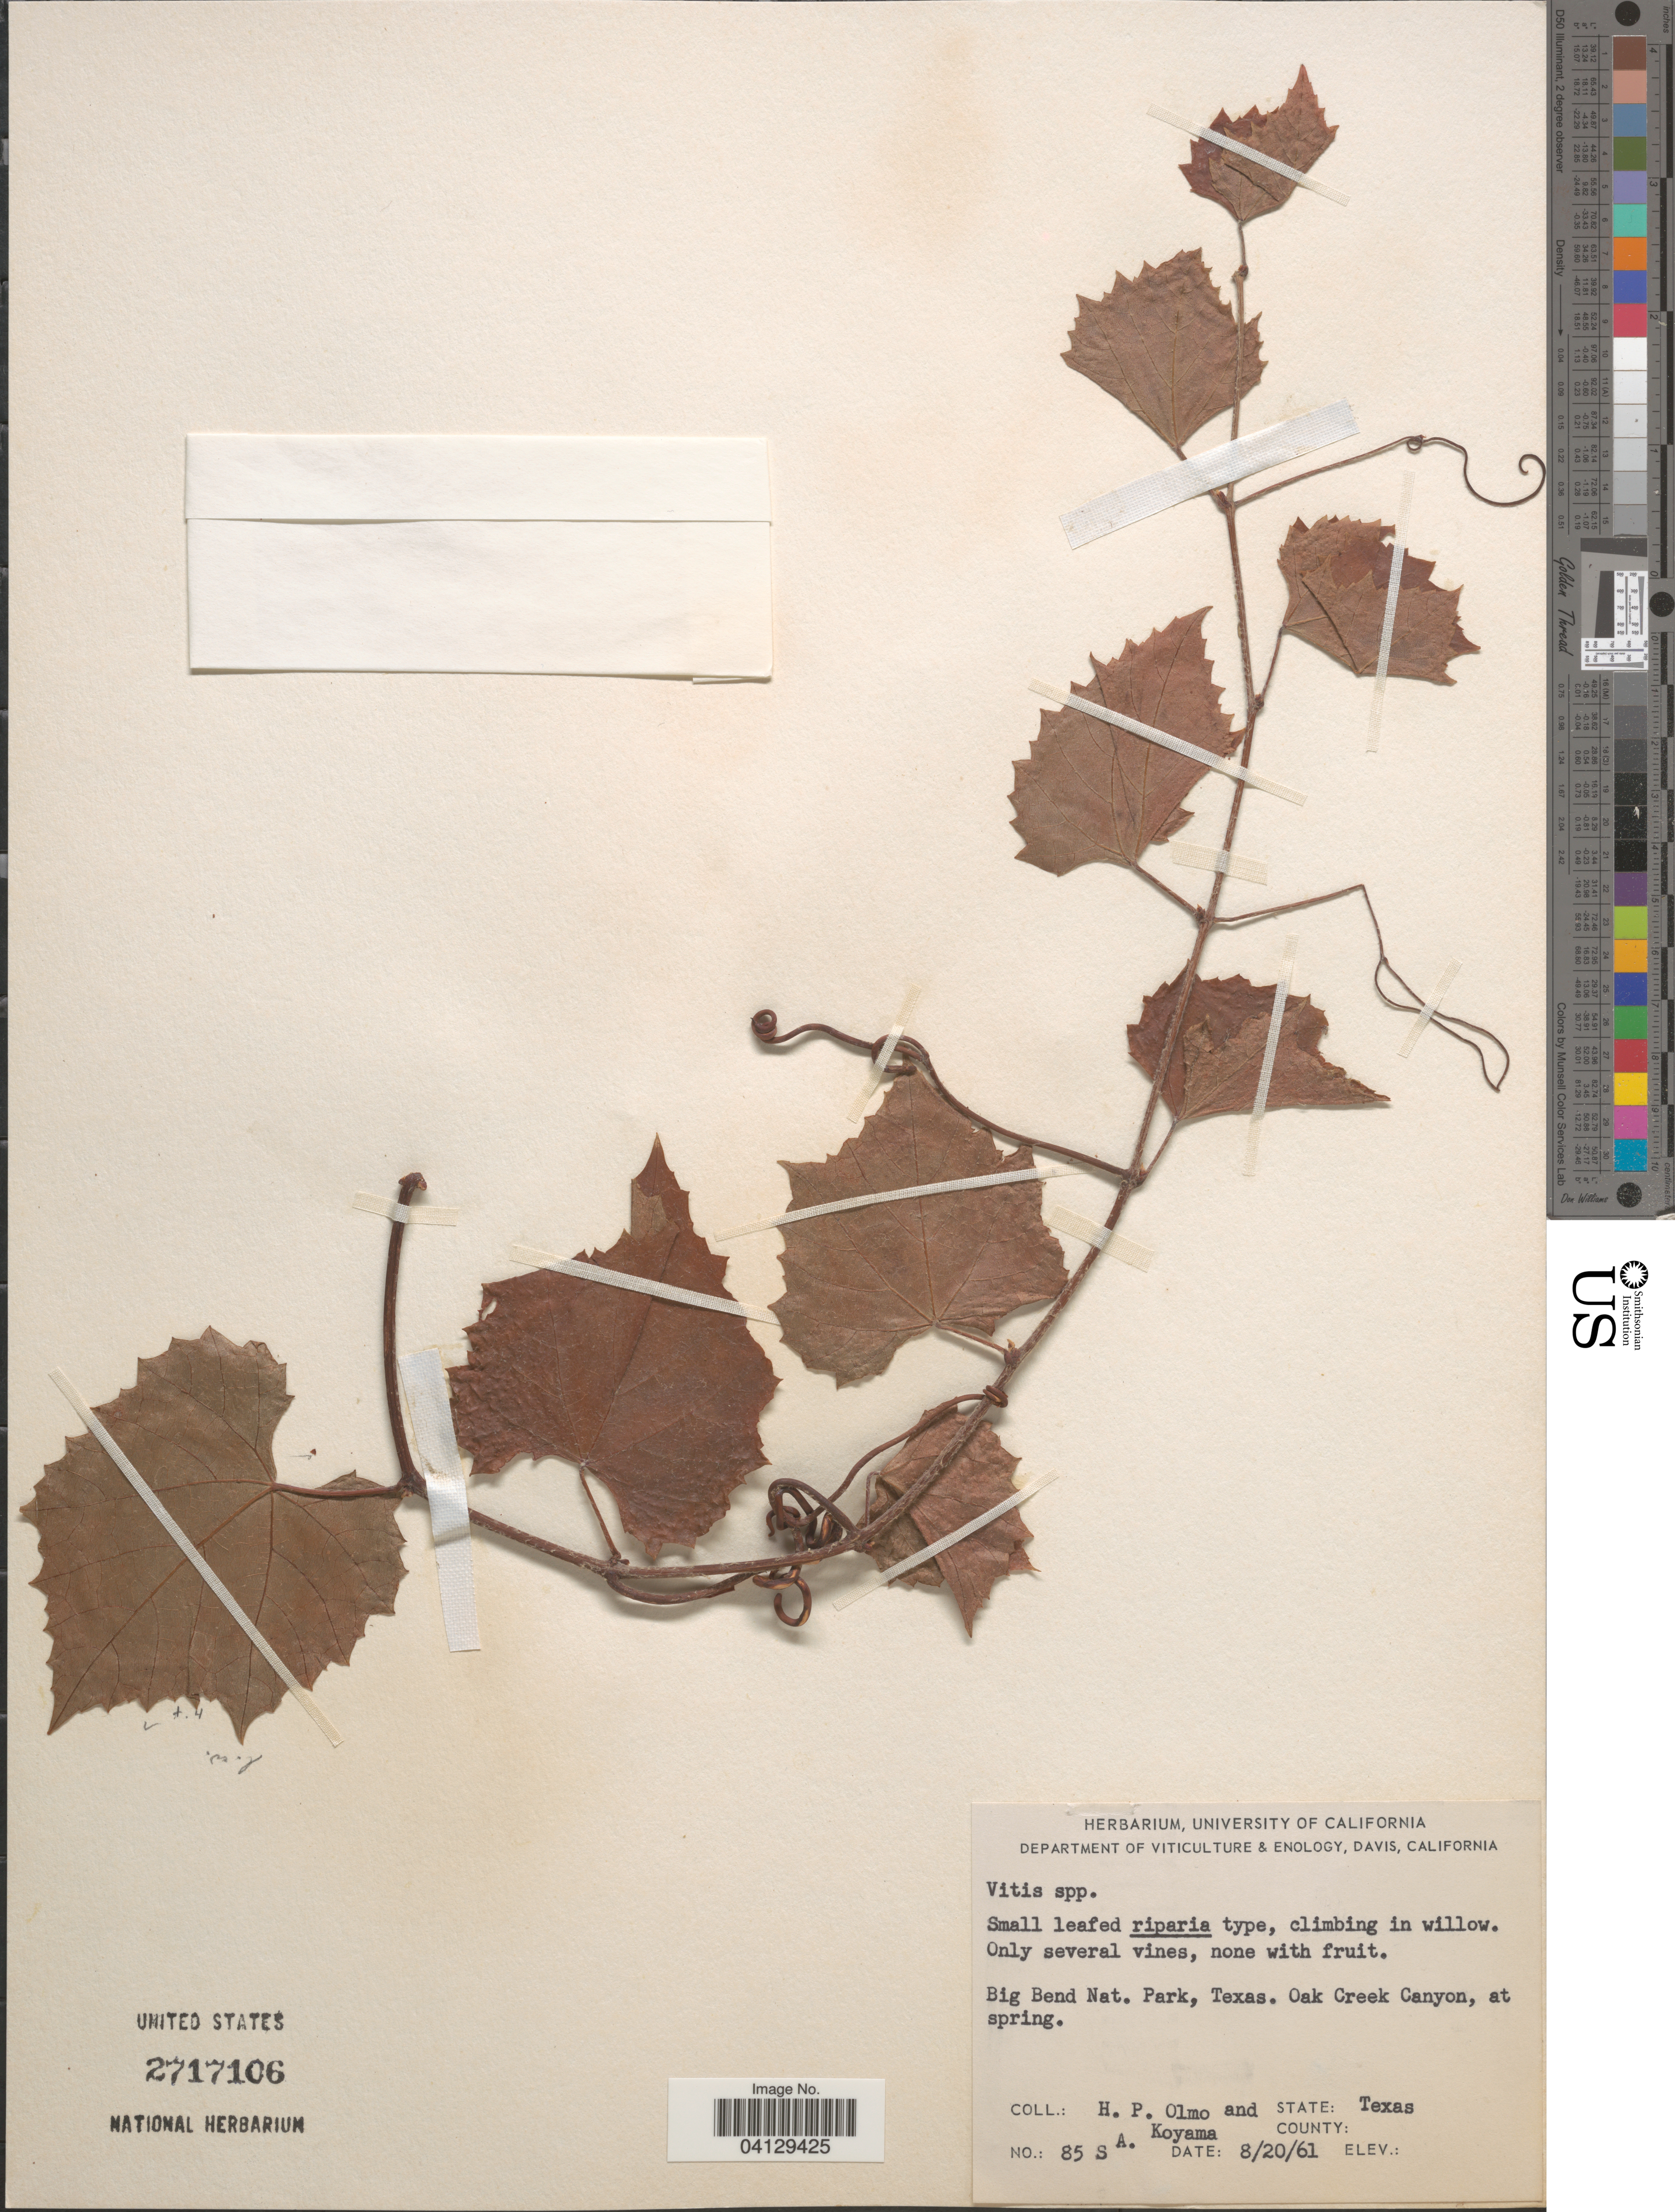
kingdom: Plantae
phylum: Tracheophyta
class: Magnoliopsida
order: Vitales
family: Vitaceae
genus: Vitis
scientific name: Vitis sp.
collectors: H. Olmo & A. Koyama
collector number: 85S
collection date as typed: Transcribed d/m/y: 20/8/61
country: United States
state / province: Texas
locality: Big Bend Nat. Park. Oak Creek Canyon, at spring.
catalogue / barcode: US 2717106